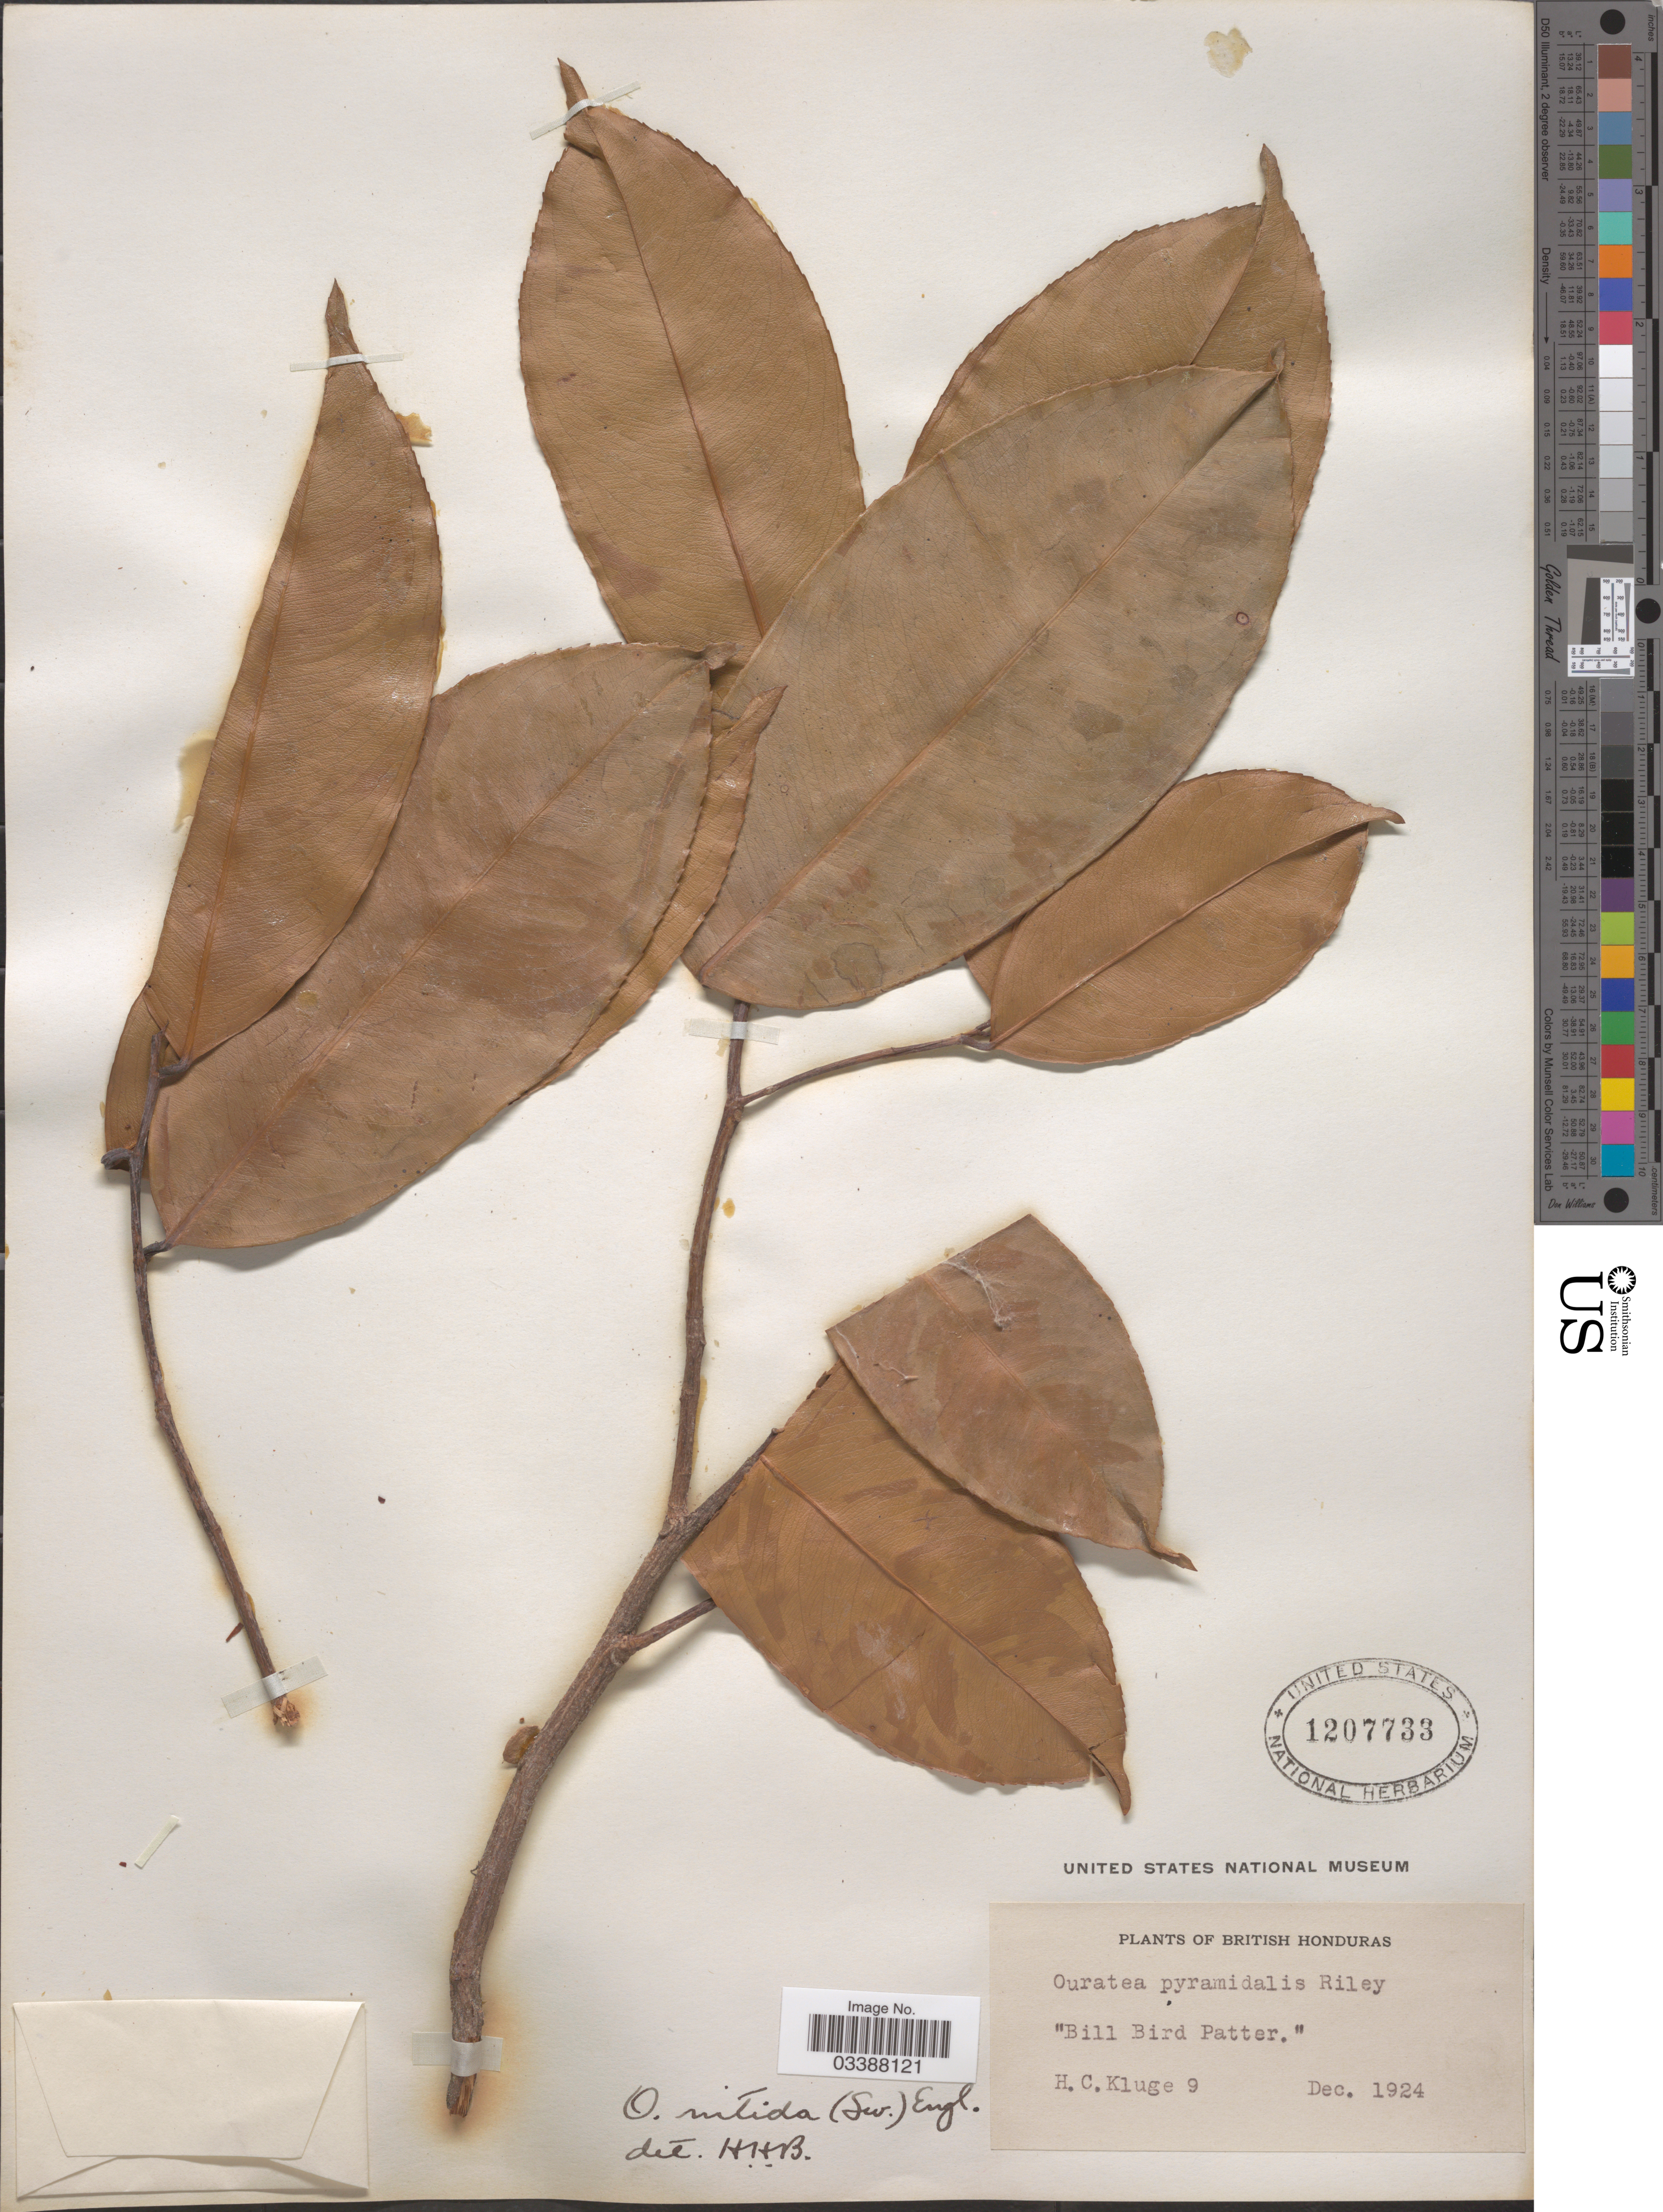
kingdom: Plantae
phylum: Tracheophyta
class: Magnoliopsida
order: Malpighiales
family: Ochnaceae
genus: Ouratea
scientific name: Ouratea nitida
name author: (Sw.) Engl.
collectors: H. C. Kluge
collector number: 9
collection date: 1924-12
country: Belize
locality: British Honduras.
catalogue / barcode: US 1207733